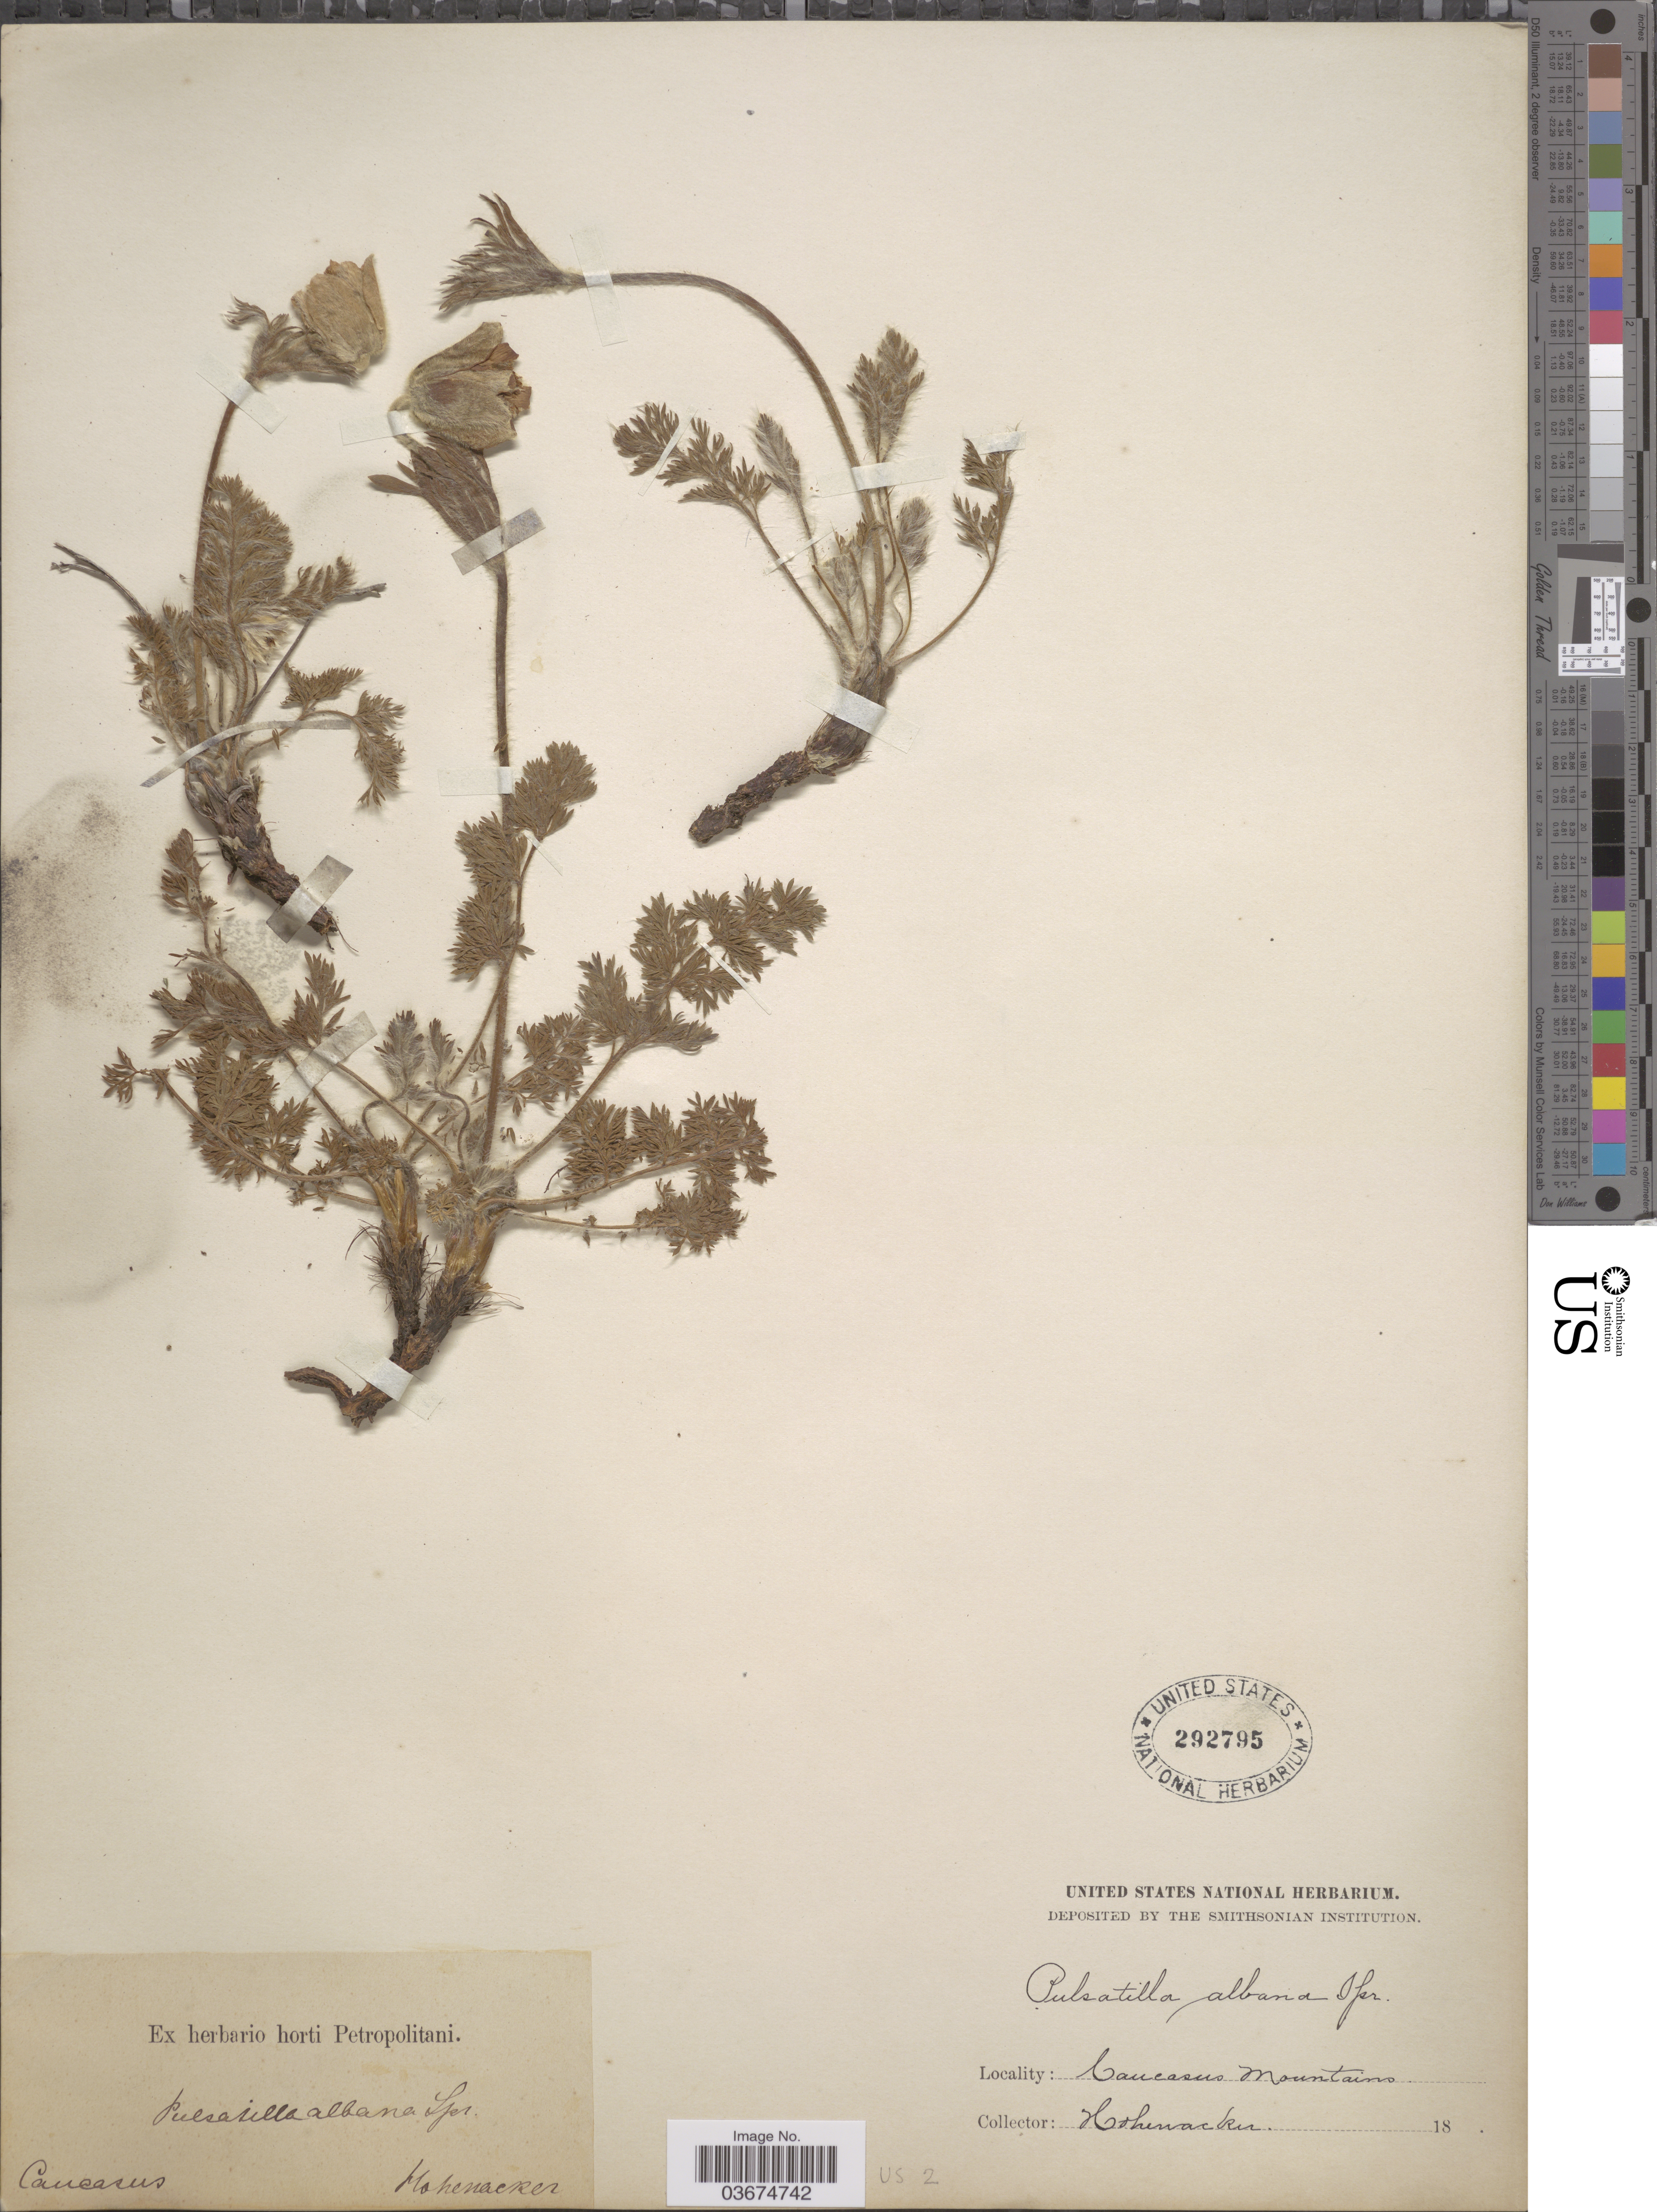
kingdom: Plantae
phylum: Tracheophyta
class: Magnoliopsida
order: Ranunculales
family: Ranunculaceae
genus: Pulsatilla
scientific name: Pulsatilla albana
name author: (Stev.) Bercht. & J. Presl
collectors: Hohenacker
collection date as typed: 18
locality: Caucasus. Caucasus Mountains.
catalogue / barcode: US 292795